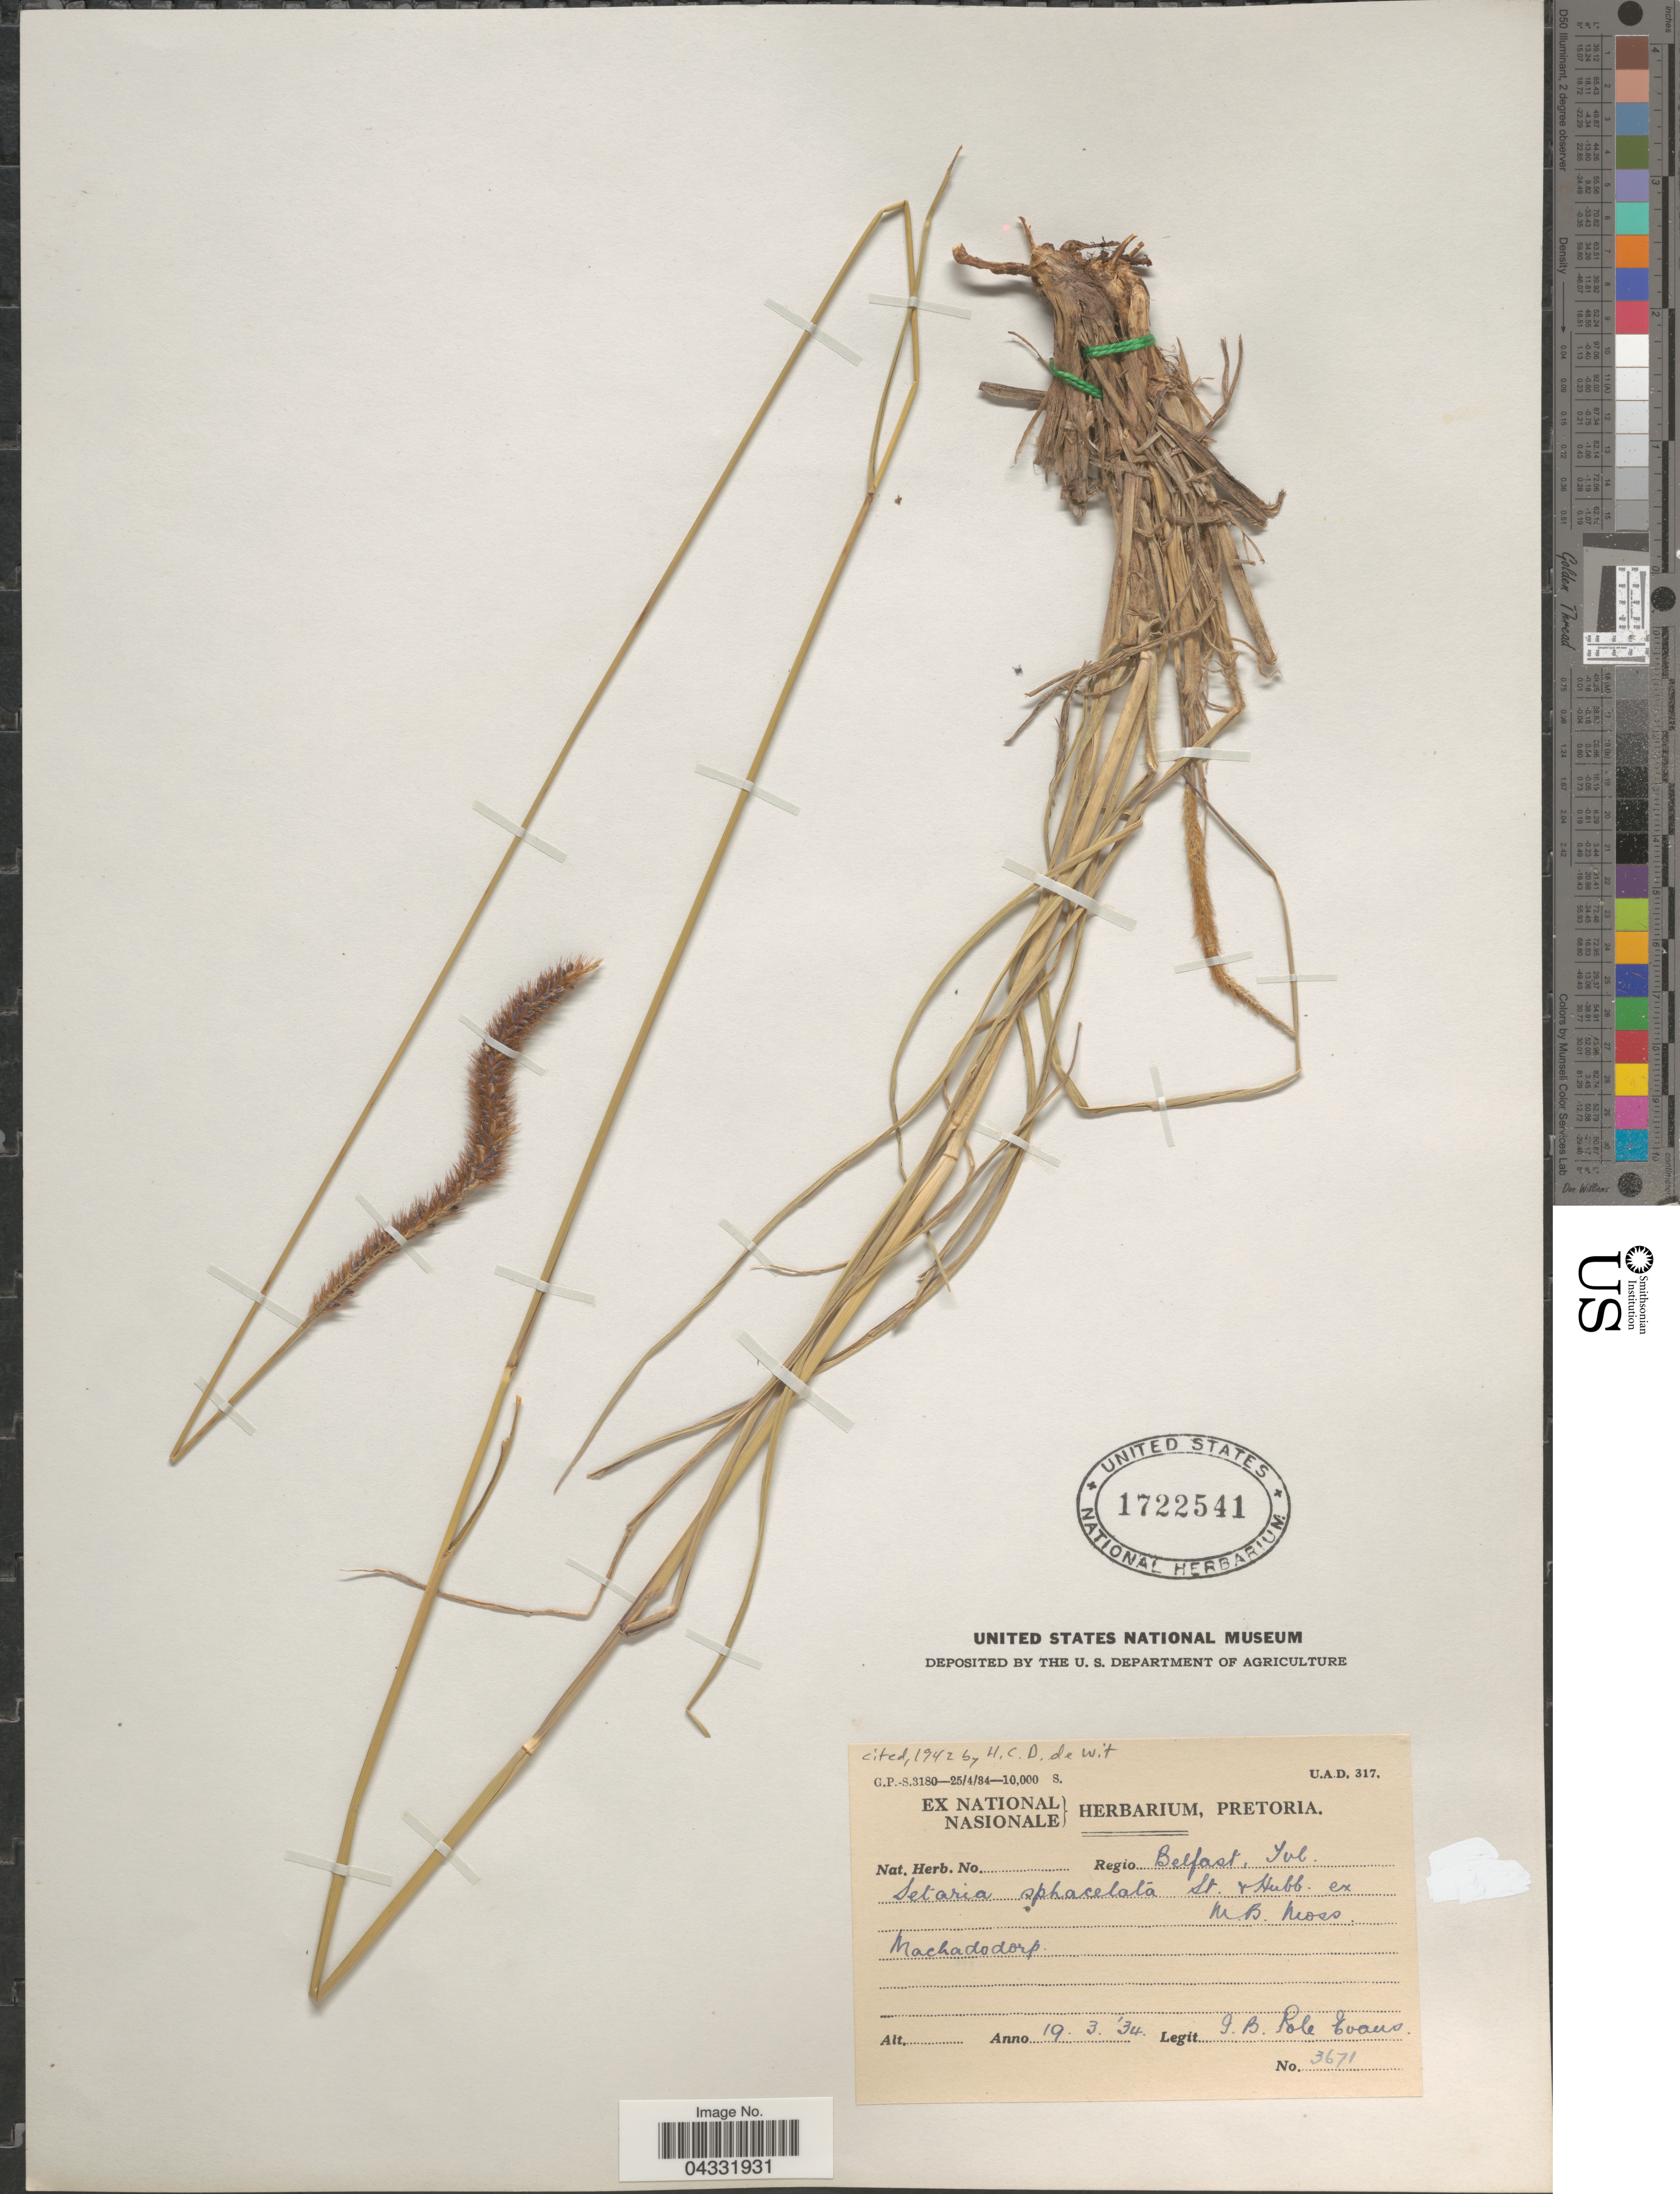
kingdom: Plantae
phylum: Tracheophyta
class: Liliopsida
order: Poales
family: Poaceae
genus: Setaria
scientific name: Setaria sphacelata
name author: (Schumach.) Stapf & Hubb. ex Moss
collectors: I. B. Pole-Evans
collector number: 3671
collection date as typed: Transcribed d/m/y: 19/3/34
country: South Africa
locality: Regio Belfast, Tvl. Machadodorp.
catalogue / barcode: US 1722541